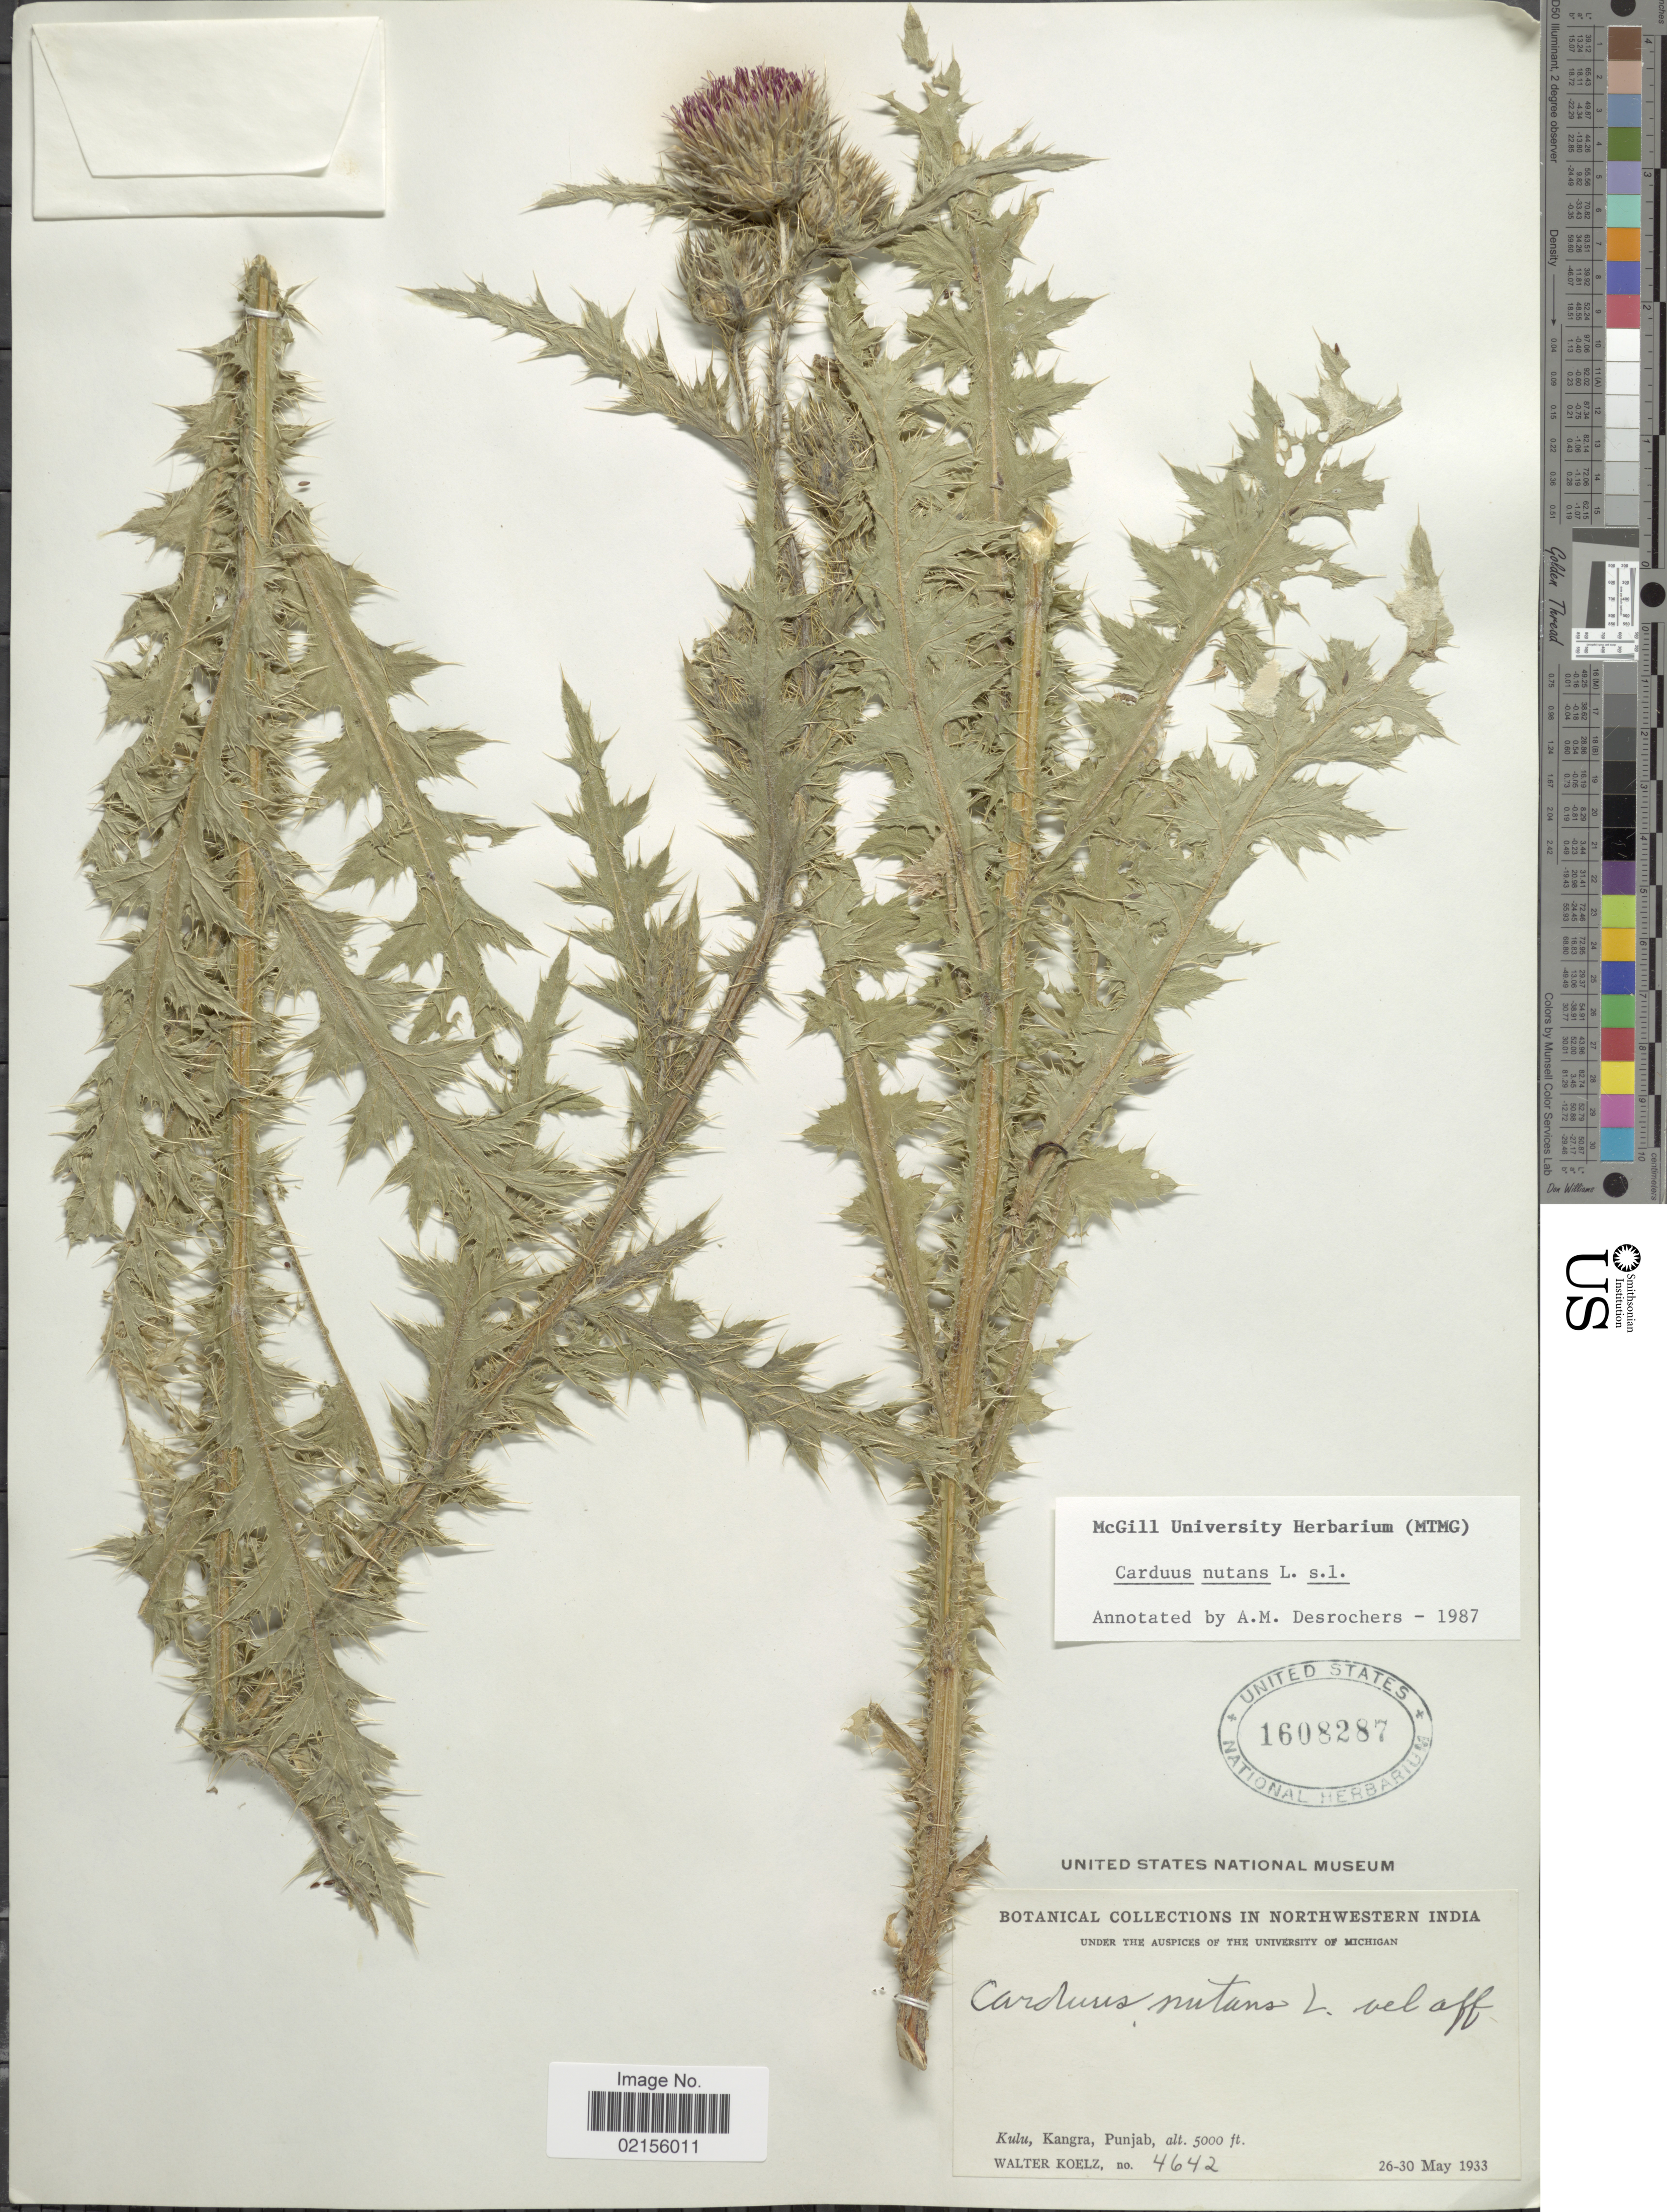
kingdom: Plantae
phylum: Tracheophyta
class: Magnoliopsida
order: Asterales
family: Asteraceae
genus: Carduus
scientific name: Carduus nutans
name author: L.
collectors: W. N. Koelz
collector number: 4642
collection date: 1933-05-26/1933-05-30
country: India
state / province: Himachal Pradesh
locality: Kulu, Kangra. Northwestern India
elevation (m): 1524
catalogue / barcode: US 1608287